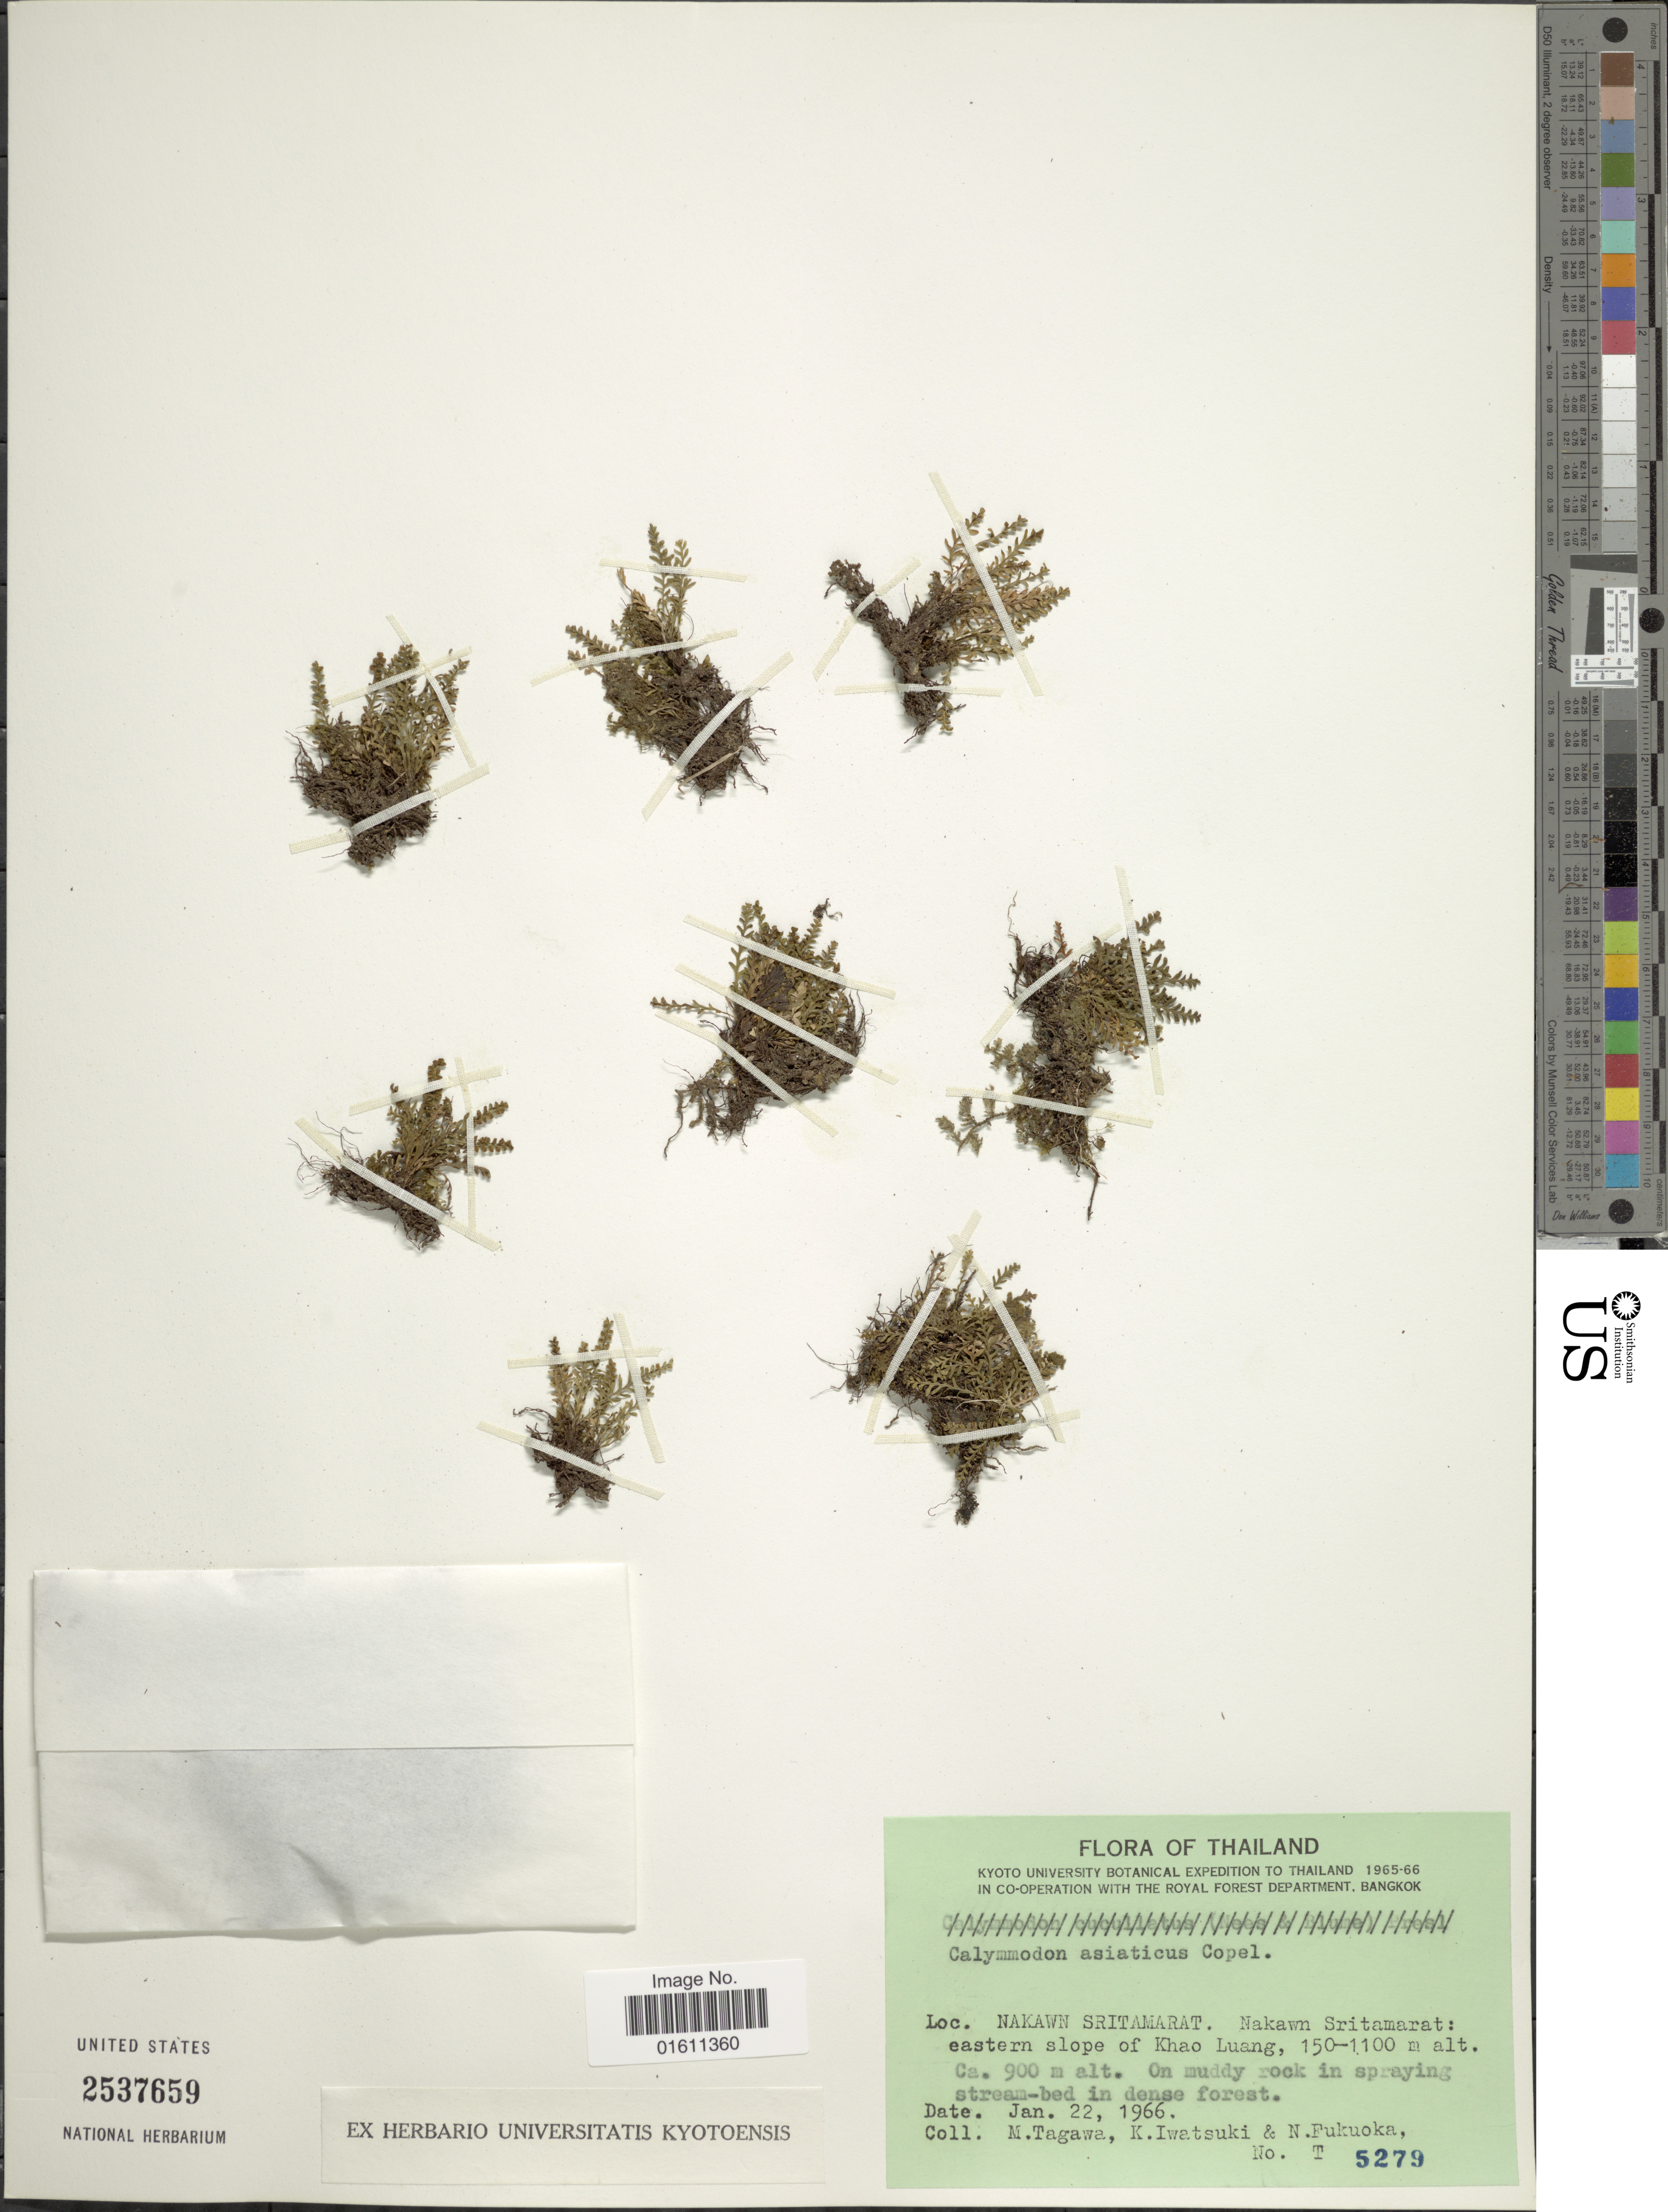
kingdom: Plantae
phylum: Tracheophyta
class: Polypodiopsida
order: Polypodiales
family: Polypodiaceae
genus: Calymmodon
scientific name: Calymmodon asiaticus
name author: Copel.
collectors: M. Tagawa, K. Iwatsuki & N. Fukuoka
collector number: T5279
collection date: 1966-01-22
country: Thailand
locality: Thailand, Nakawn Sritamarat, Nakawn Sritamarat: eastern slope of Khao Luang.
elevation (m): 150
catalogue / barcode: US 2537659